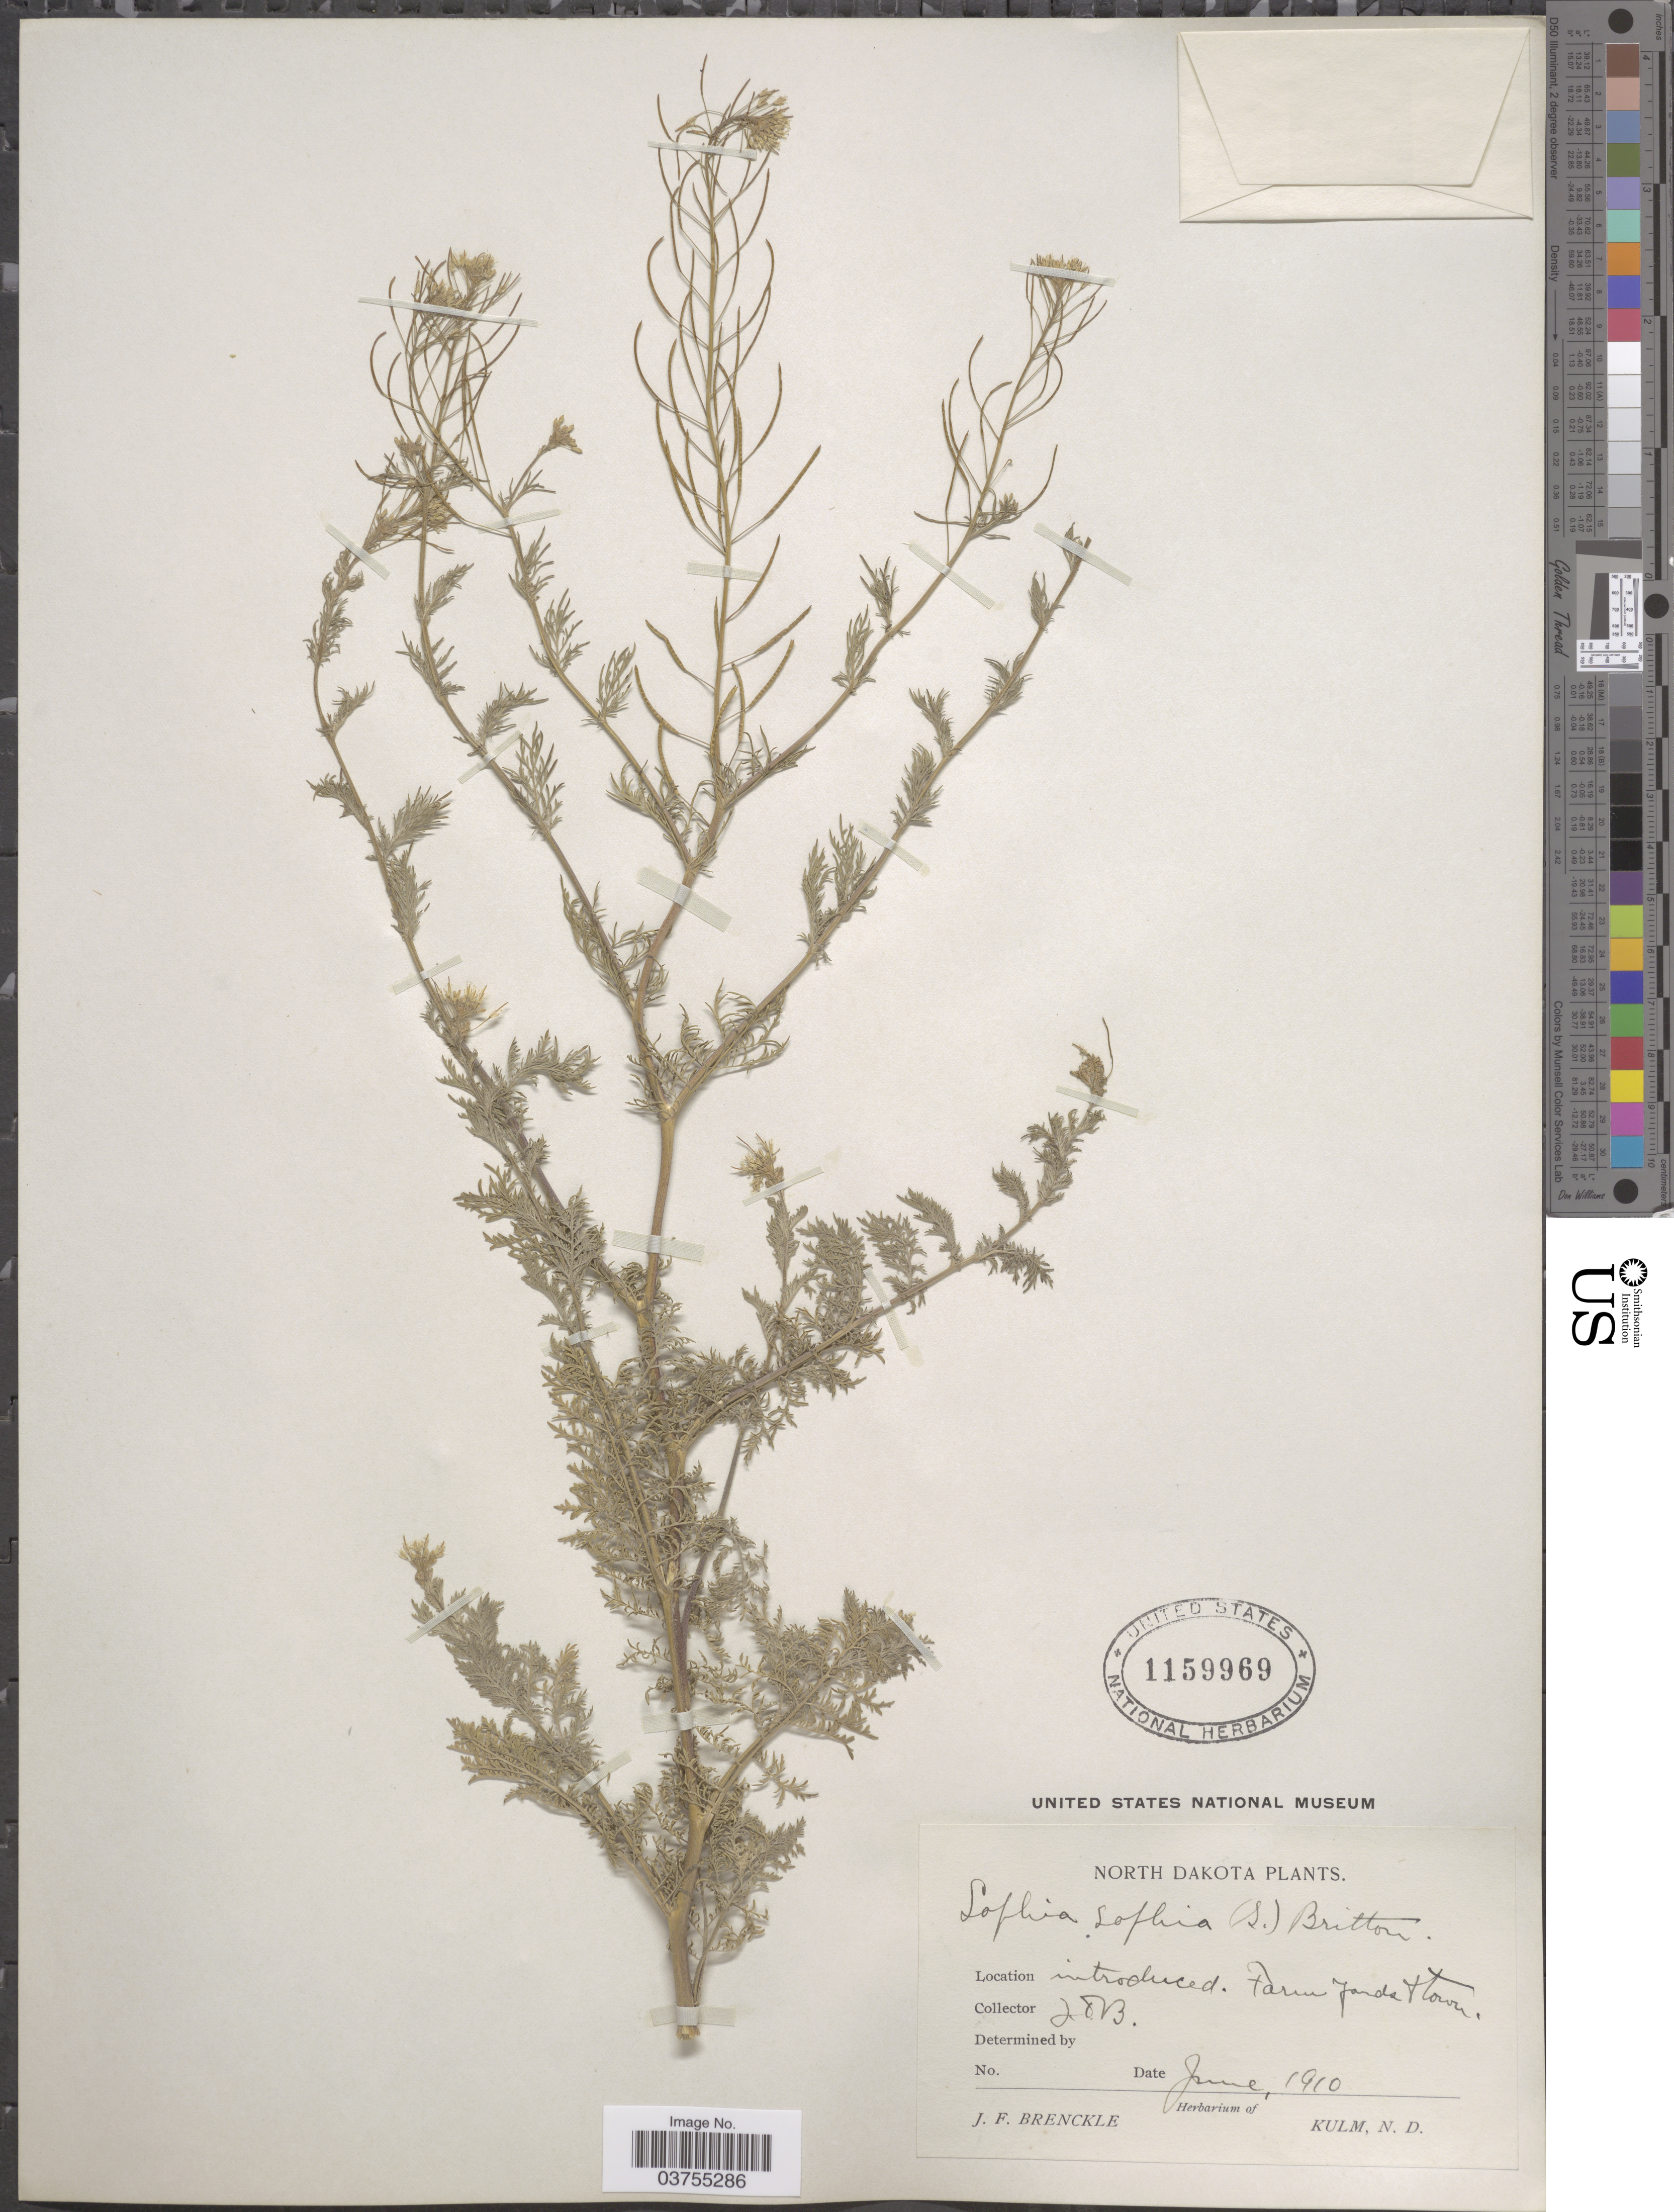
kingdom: Plantae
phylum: Tracheophyta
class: Magnoliopsida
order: Brassicales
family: Brassicaceae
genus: Descurainia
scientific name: Descurainia sophia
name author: (L.) Webb ex Prantl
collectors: J. Brenckle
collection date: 1910-06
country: United States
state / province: North Dakota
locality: Farm Yards & Town.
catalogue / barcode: US 1159969